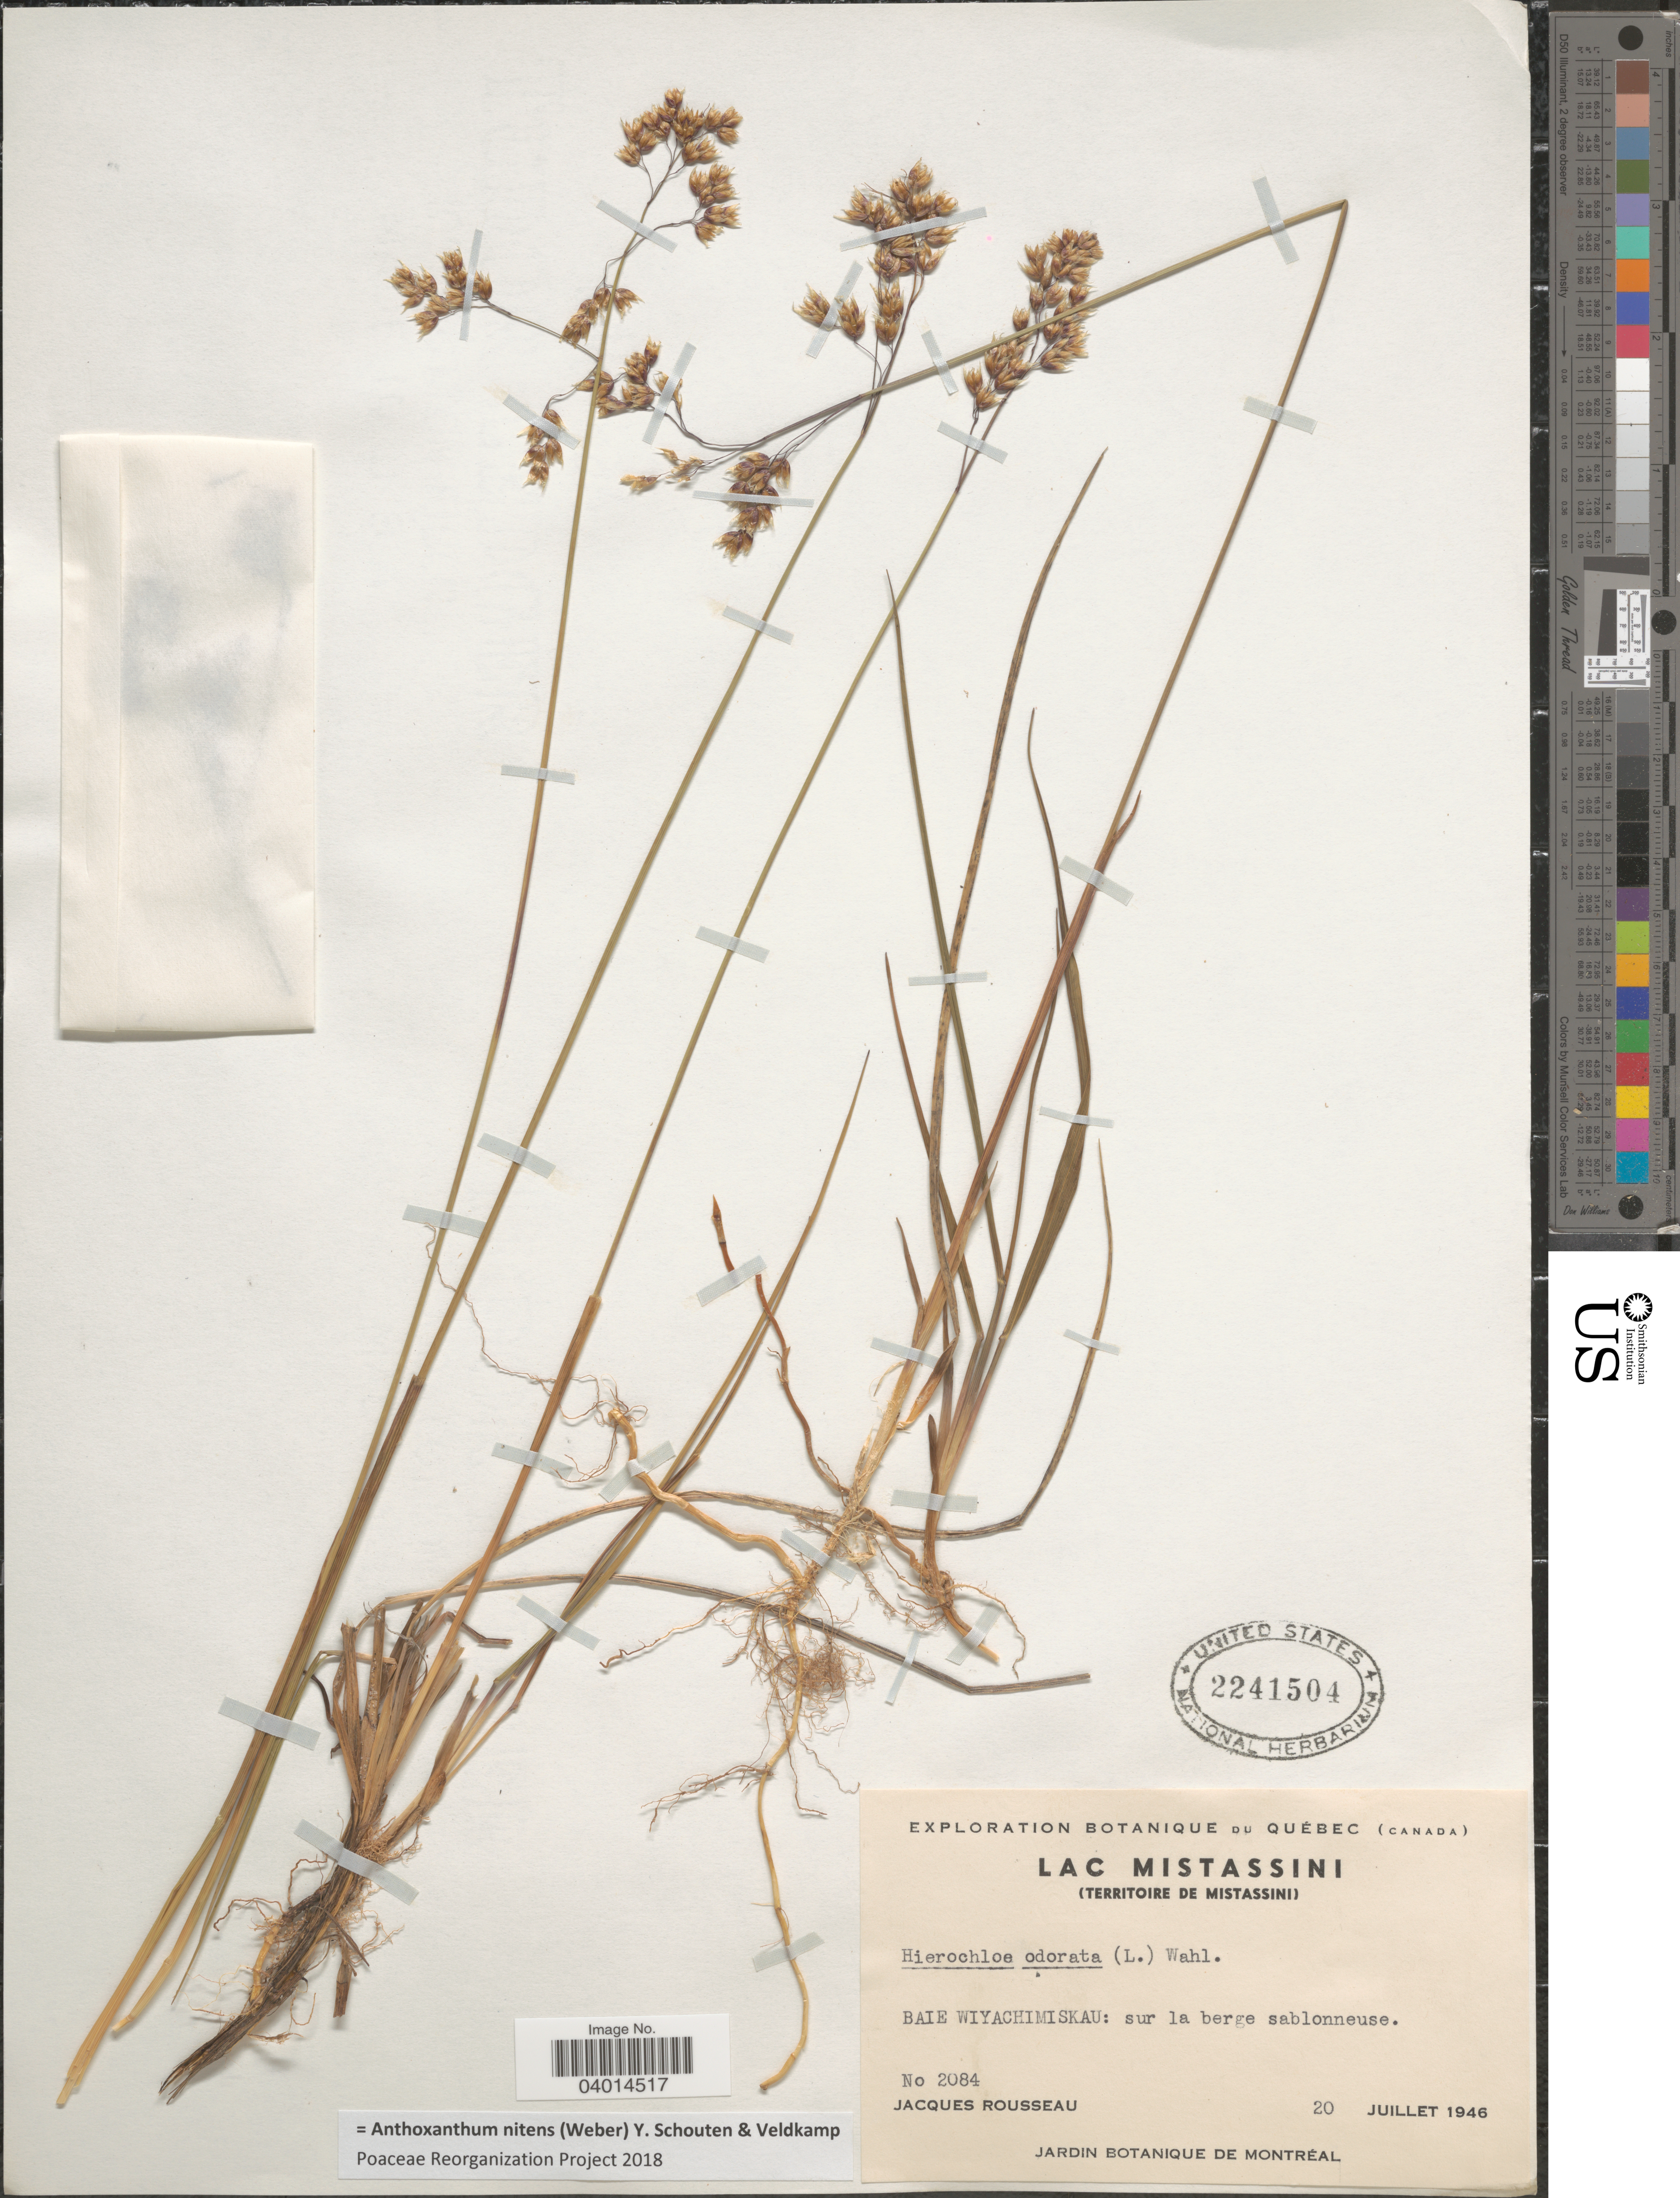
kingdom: Plantae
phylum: Tracheophyta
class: Liliopsida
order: Poales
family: Poaceae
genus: Anthoxanthum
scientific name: Anthoxanthum nitens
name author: (G.H. Weber) R.T.A. Schouten & Veldkamp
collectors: J. Rousseau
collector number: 2084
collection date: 1946-07-20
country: Canada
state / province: Quebec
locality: Lac Mistassini. (Territoire de Mistassini). Baie Wiyachimiskau.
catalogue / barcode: US 2241504